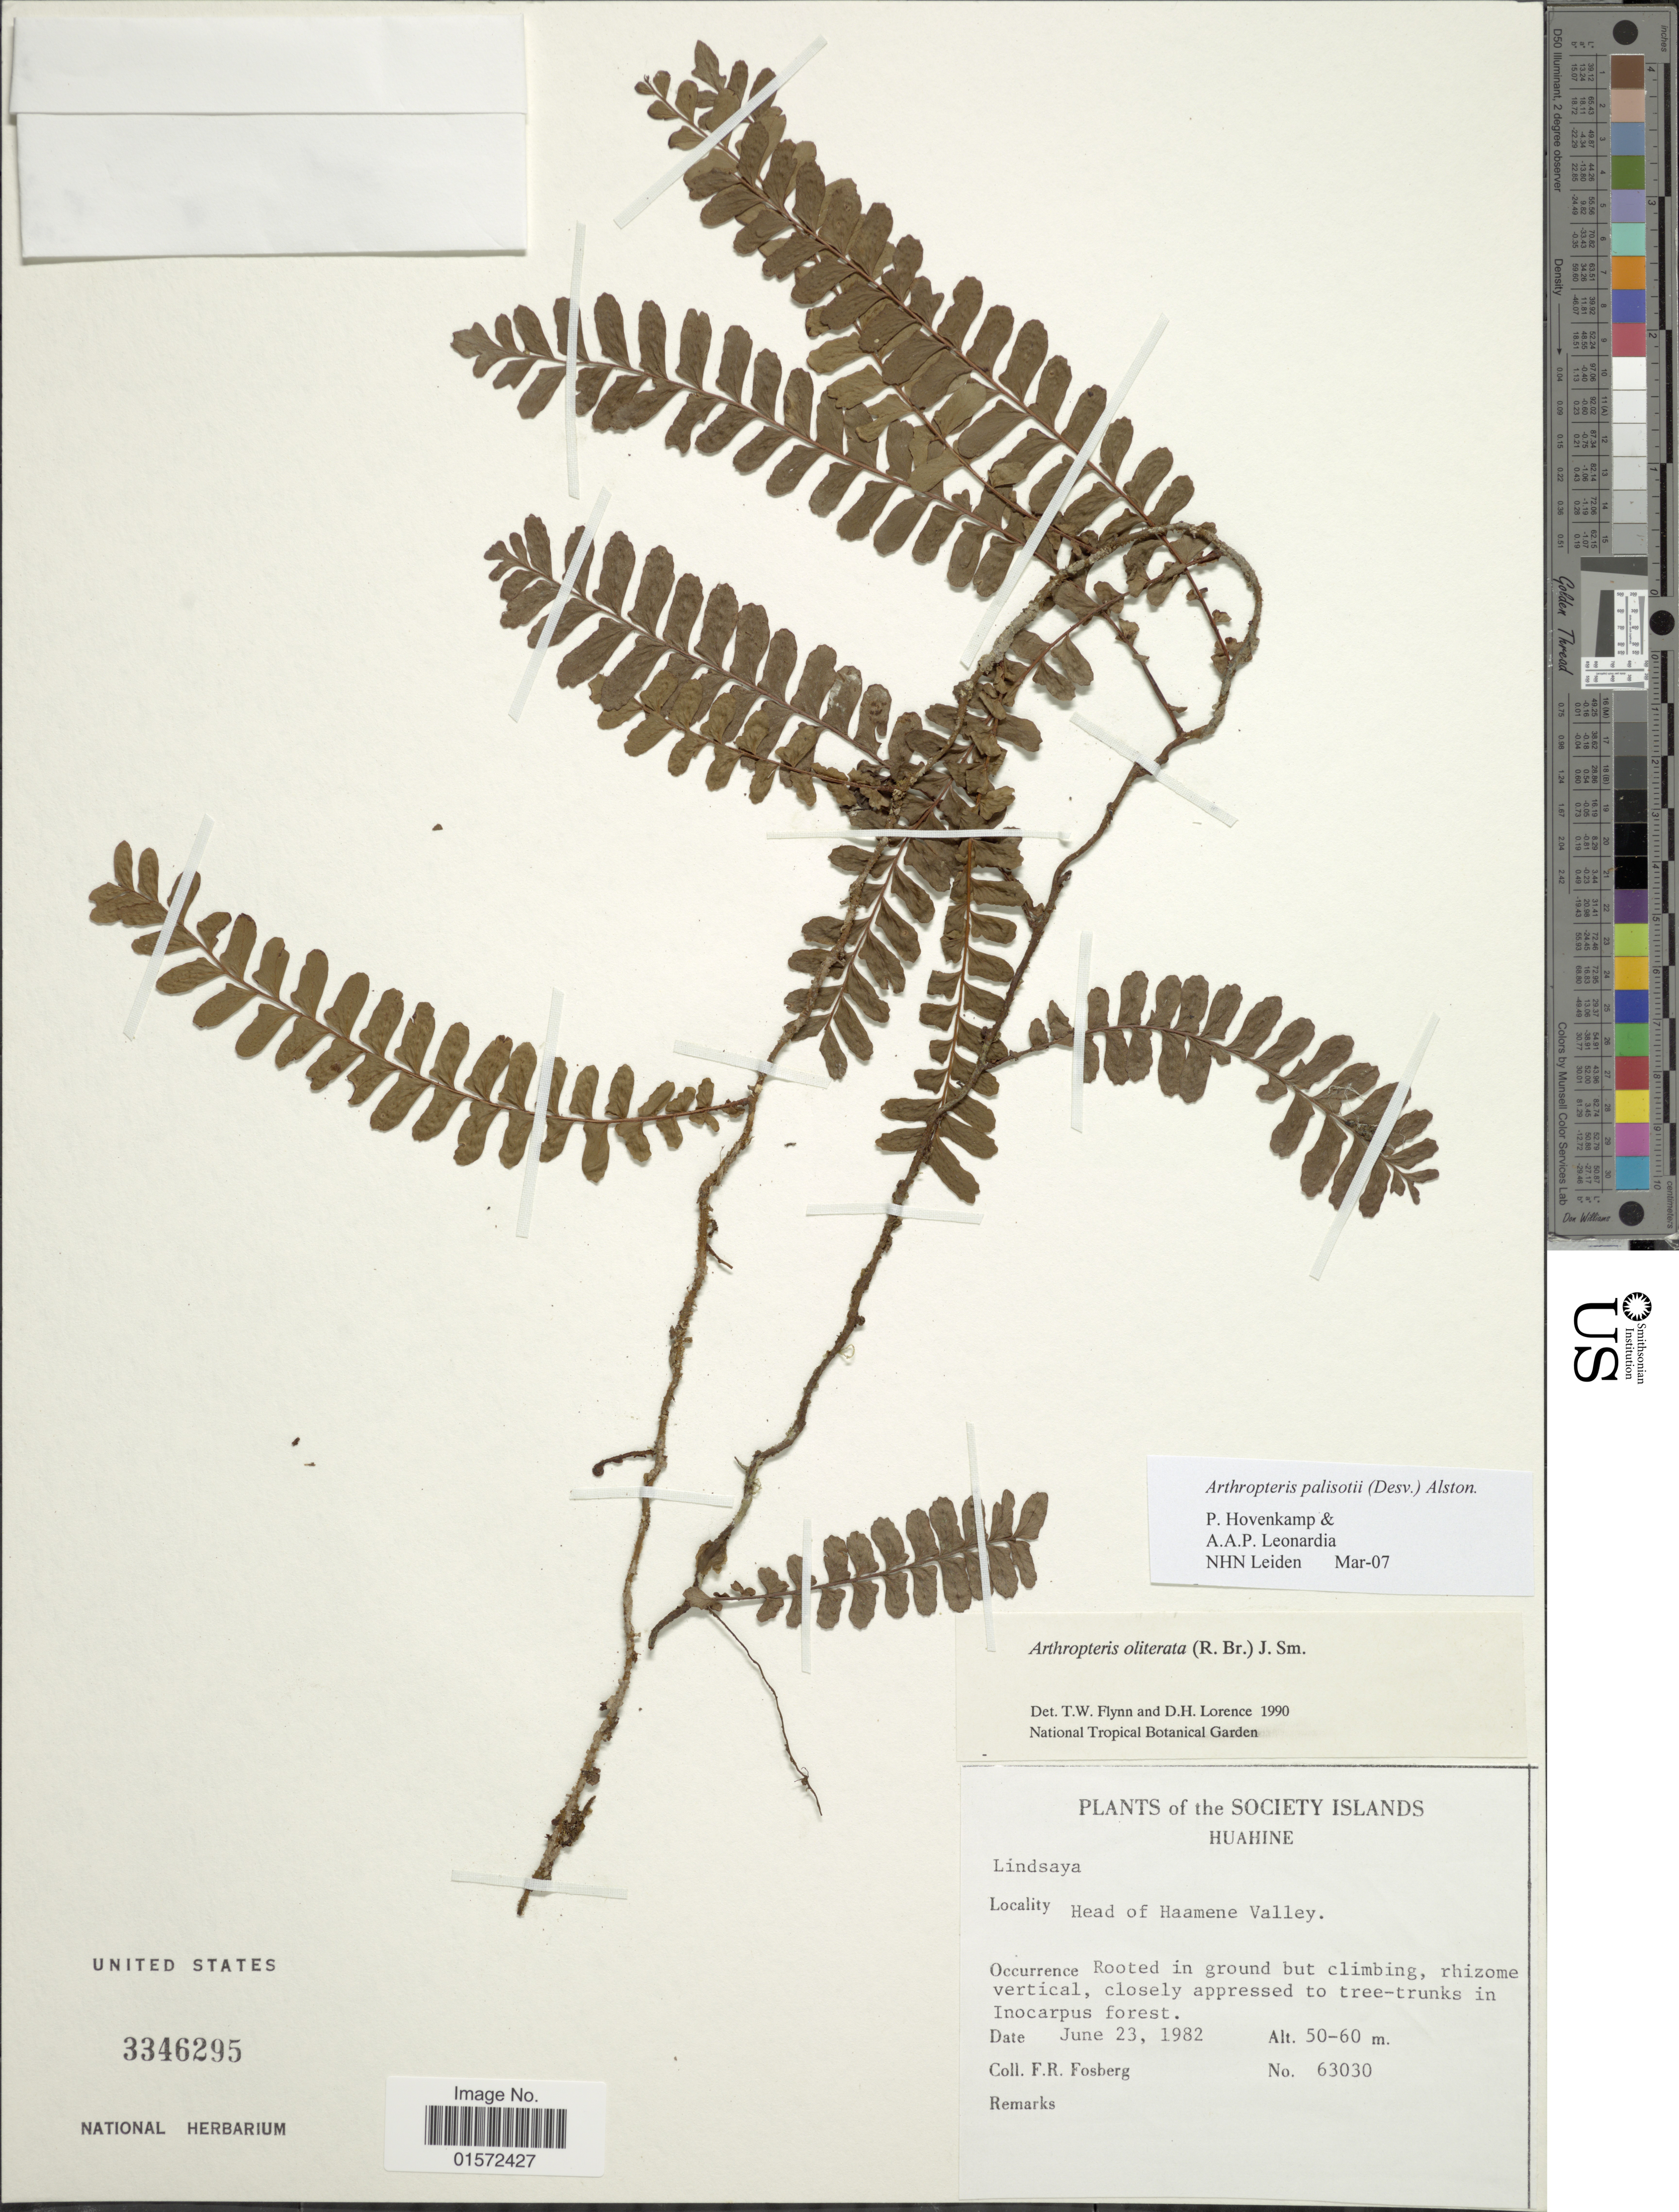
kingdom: Plantae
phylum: Tracheophyta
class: Polypodiopsida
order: Polypodiales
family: Tectariaceae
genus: Arthropteris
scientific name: Arthropteris palisotii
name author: (Desv.) Alston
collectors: F. R. Fosberg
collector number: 63030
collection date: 1982-06-23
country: French Polynesia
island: Huahine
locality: The Society islands, Huahine, Head of Haamene Valley, rooted in ground but climbing, rhizome vertical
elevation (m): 50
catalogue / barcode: US 3346295